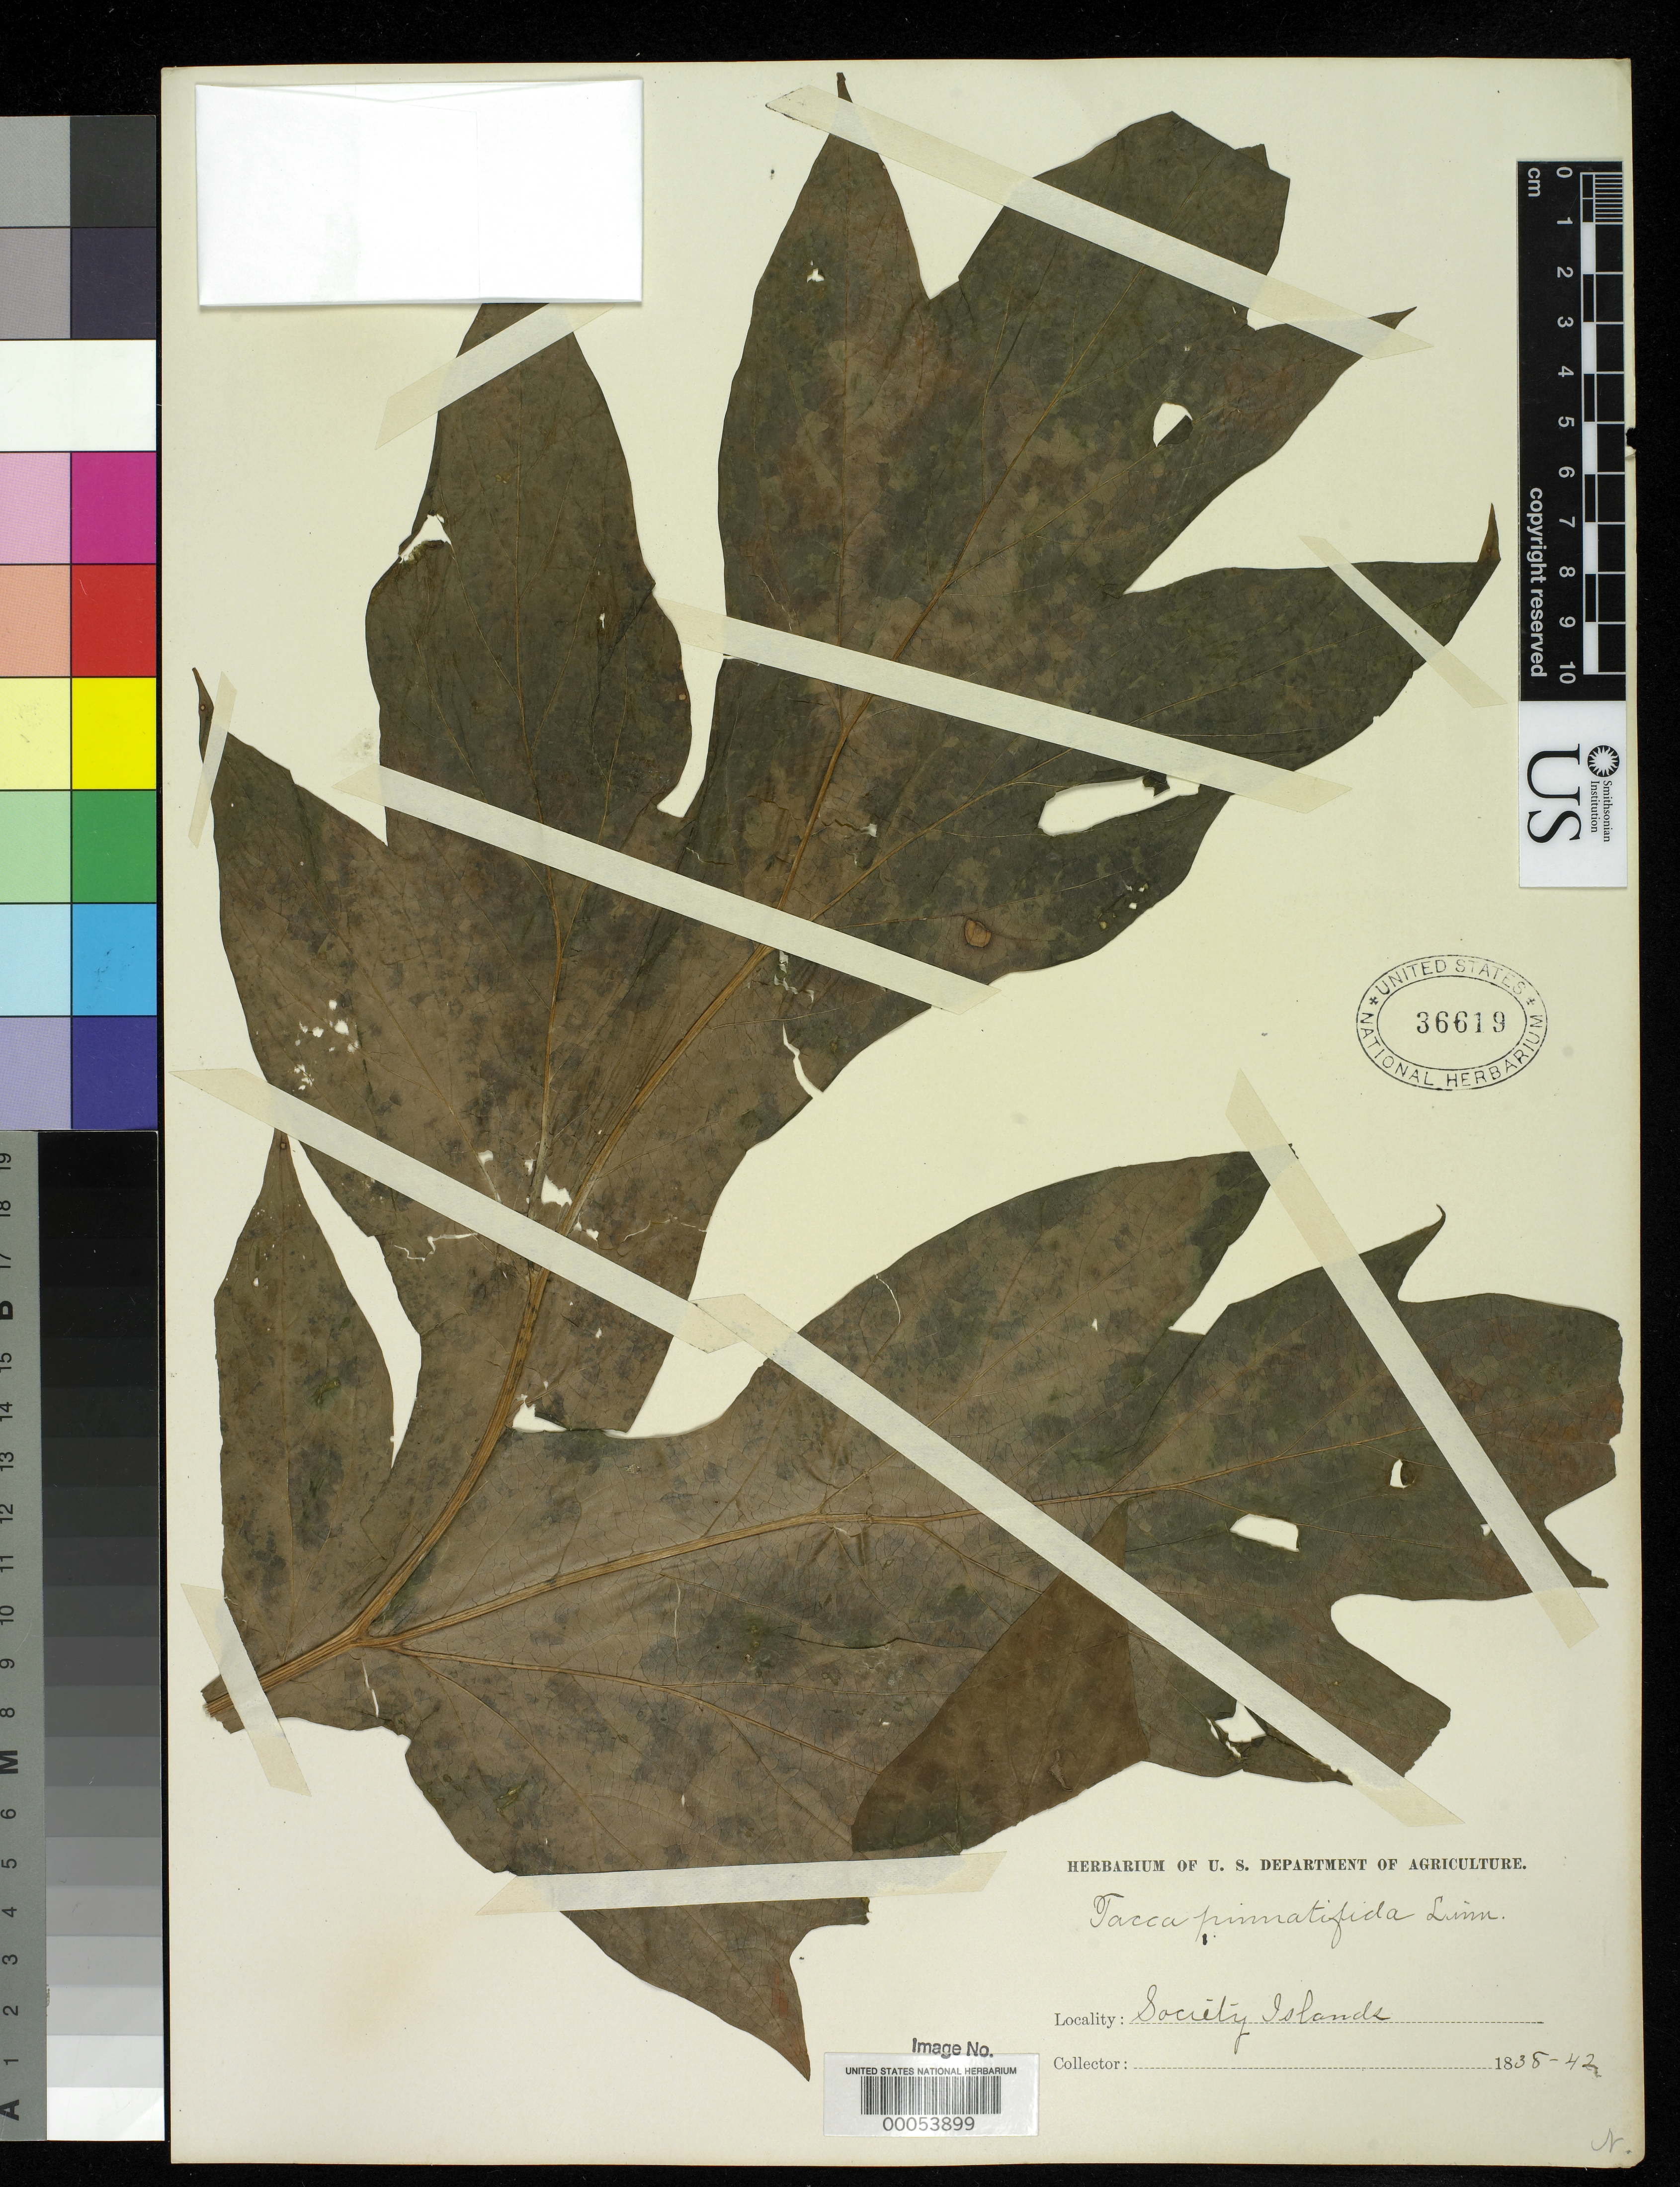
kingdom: Plantae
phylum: Tracheophyta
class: Liliopsida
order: Dioscoreales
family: Dioscoreaceae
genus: Tacca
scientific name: Tacca leontopetaloides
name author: (L.) Kuntze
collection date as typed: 1838 to -- --- 1842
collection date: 1838/1842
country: French Polynesia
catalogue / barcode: US 36619